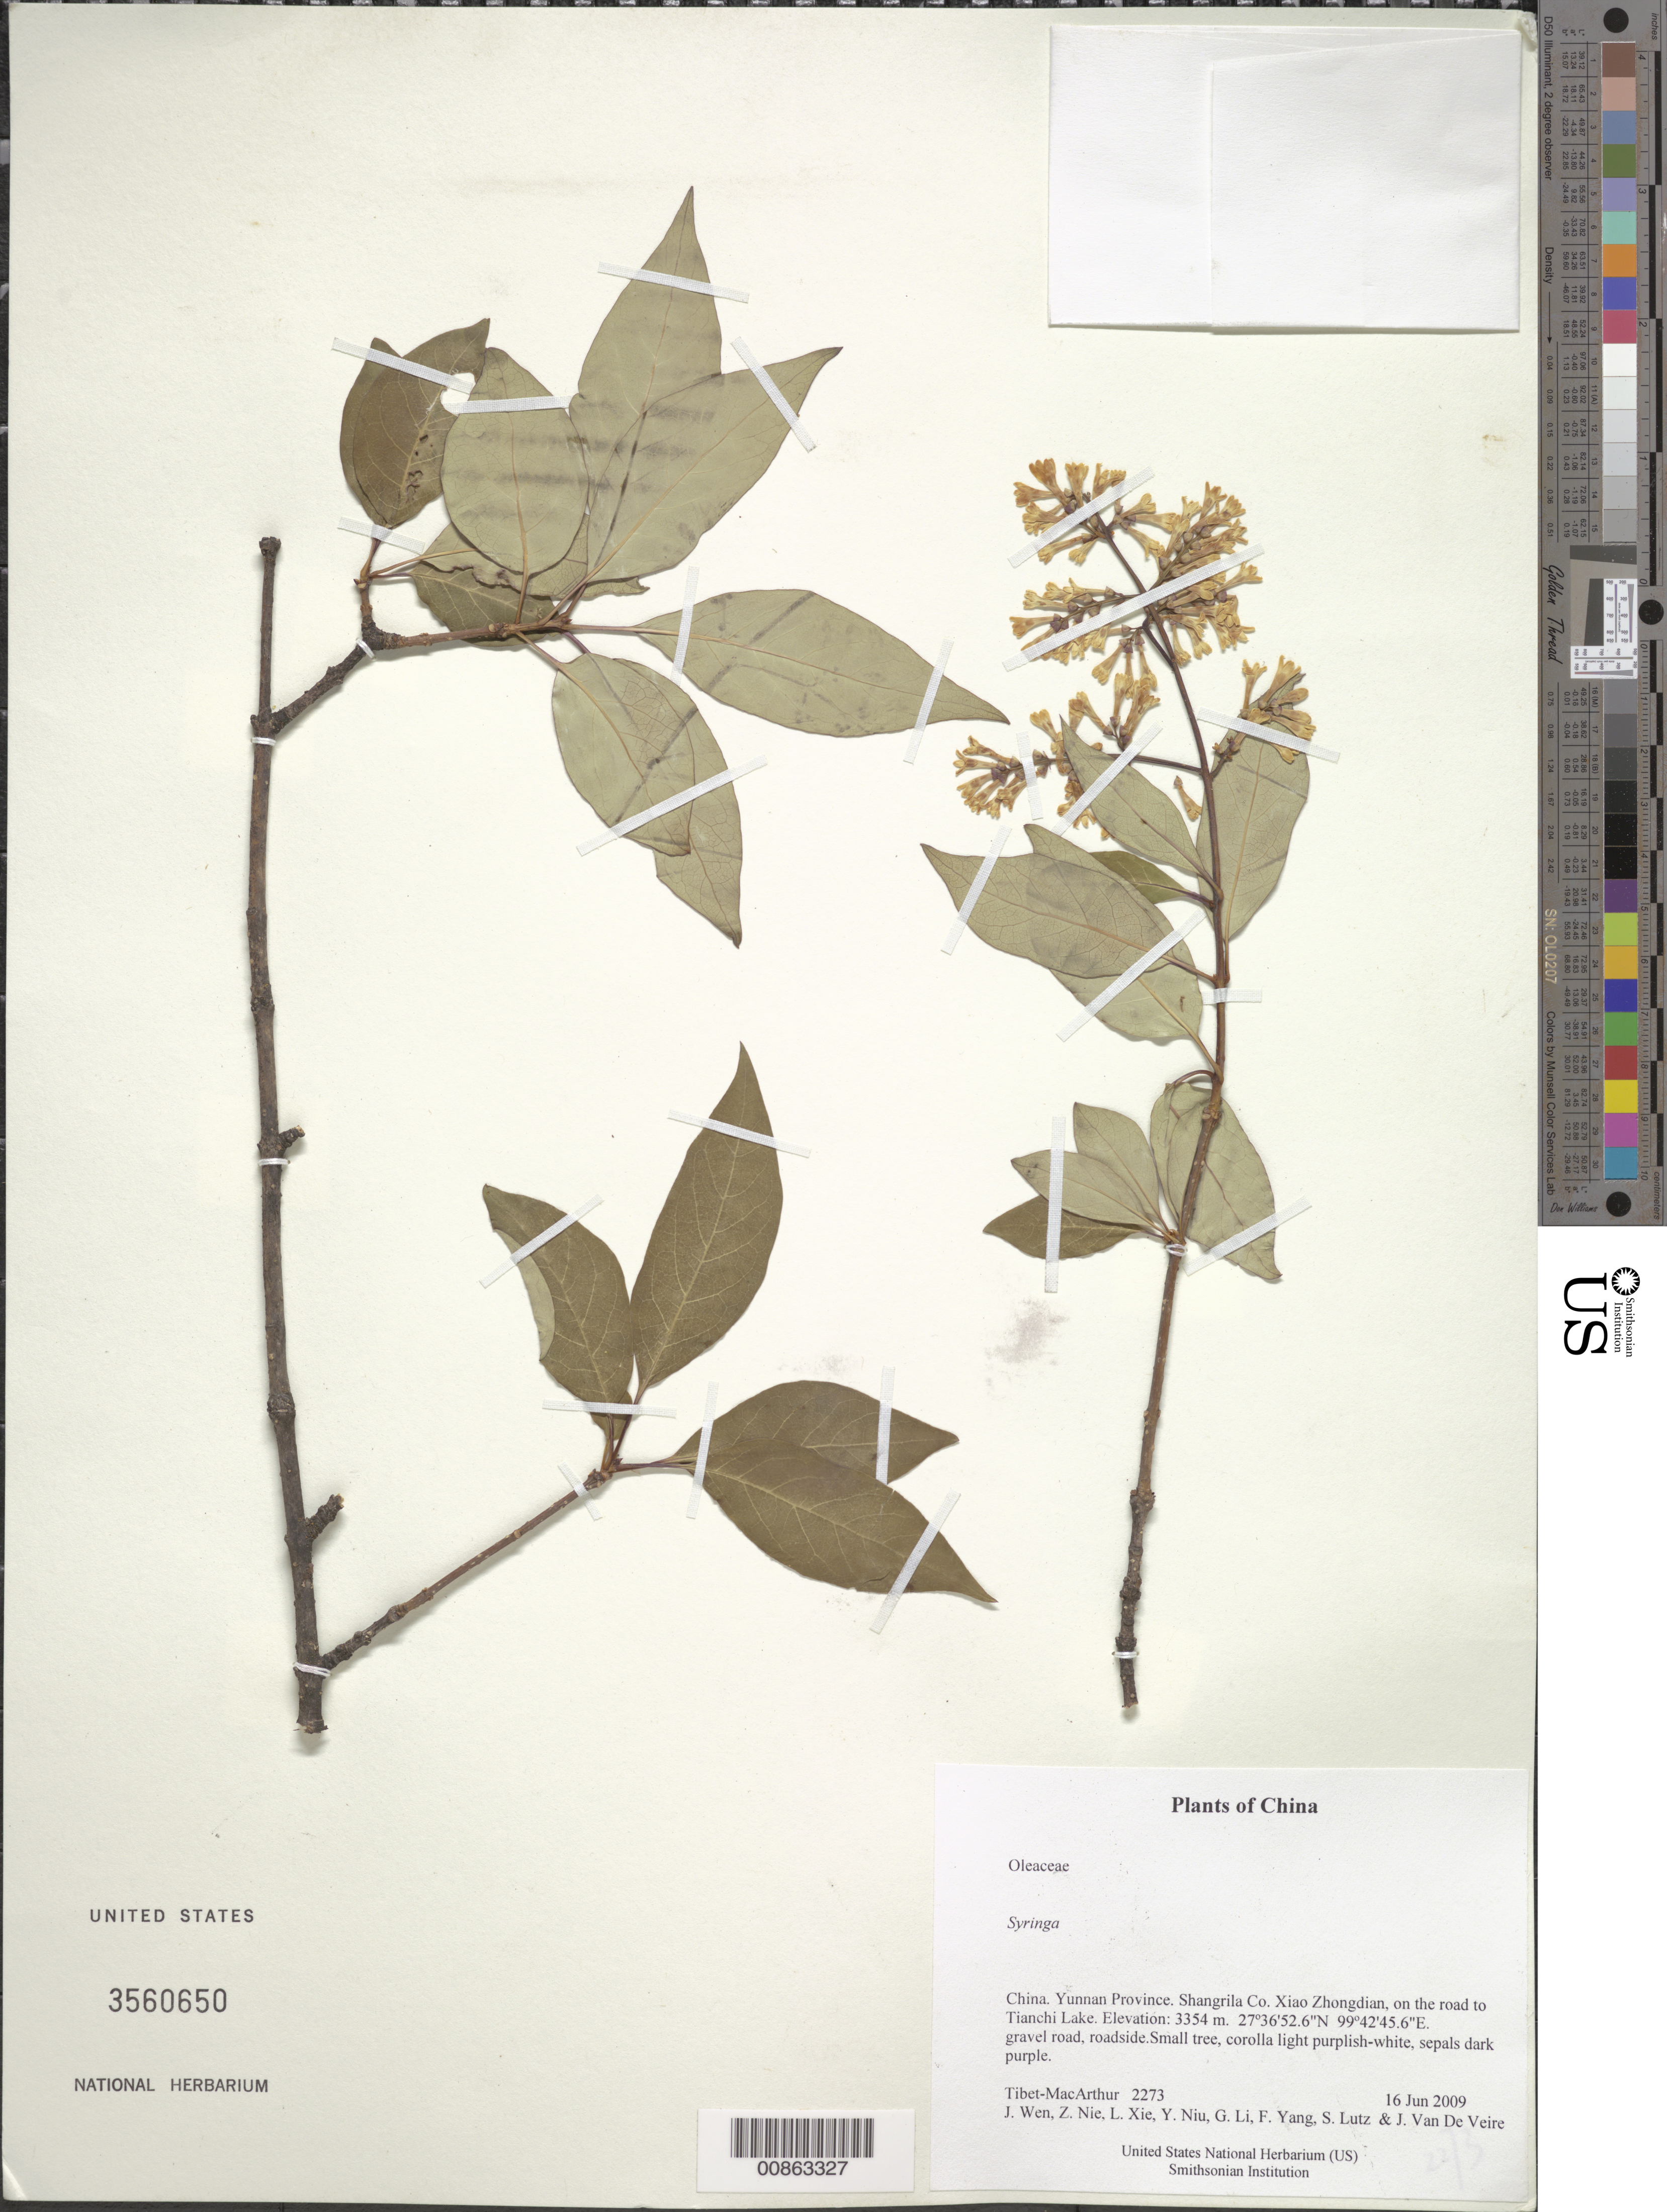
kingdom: Plantae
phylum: Tracheophyta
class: Magnoliopsida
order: Lamiales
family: Oleaceae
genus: Syringa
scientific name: Syringa sp.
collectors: Tibet-MacArthur, J. Wen, Z. Nie, L. Xie & et al.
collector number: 2273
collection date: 2009-06-16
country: China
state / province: Yunnan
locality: Shangrila Co. Xiao Zhongdian, on the road to Tianchi Lake.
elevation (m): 3354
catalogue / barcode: US 3560650